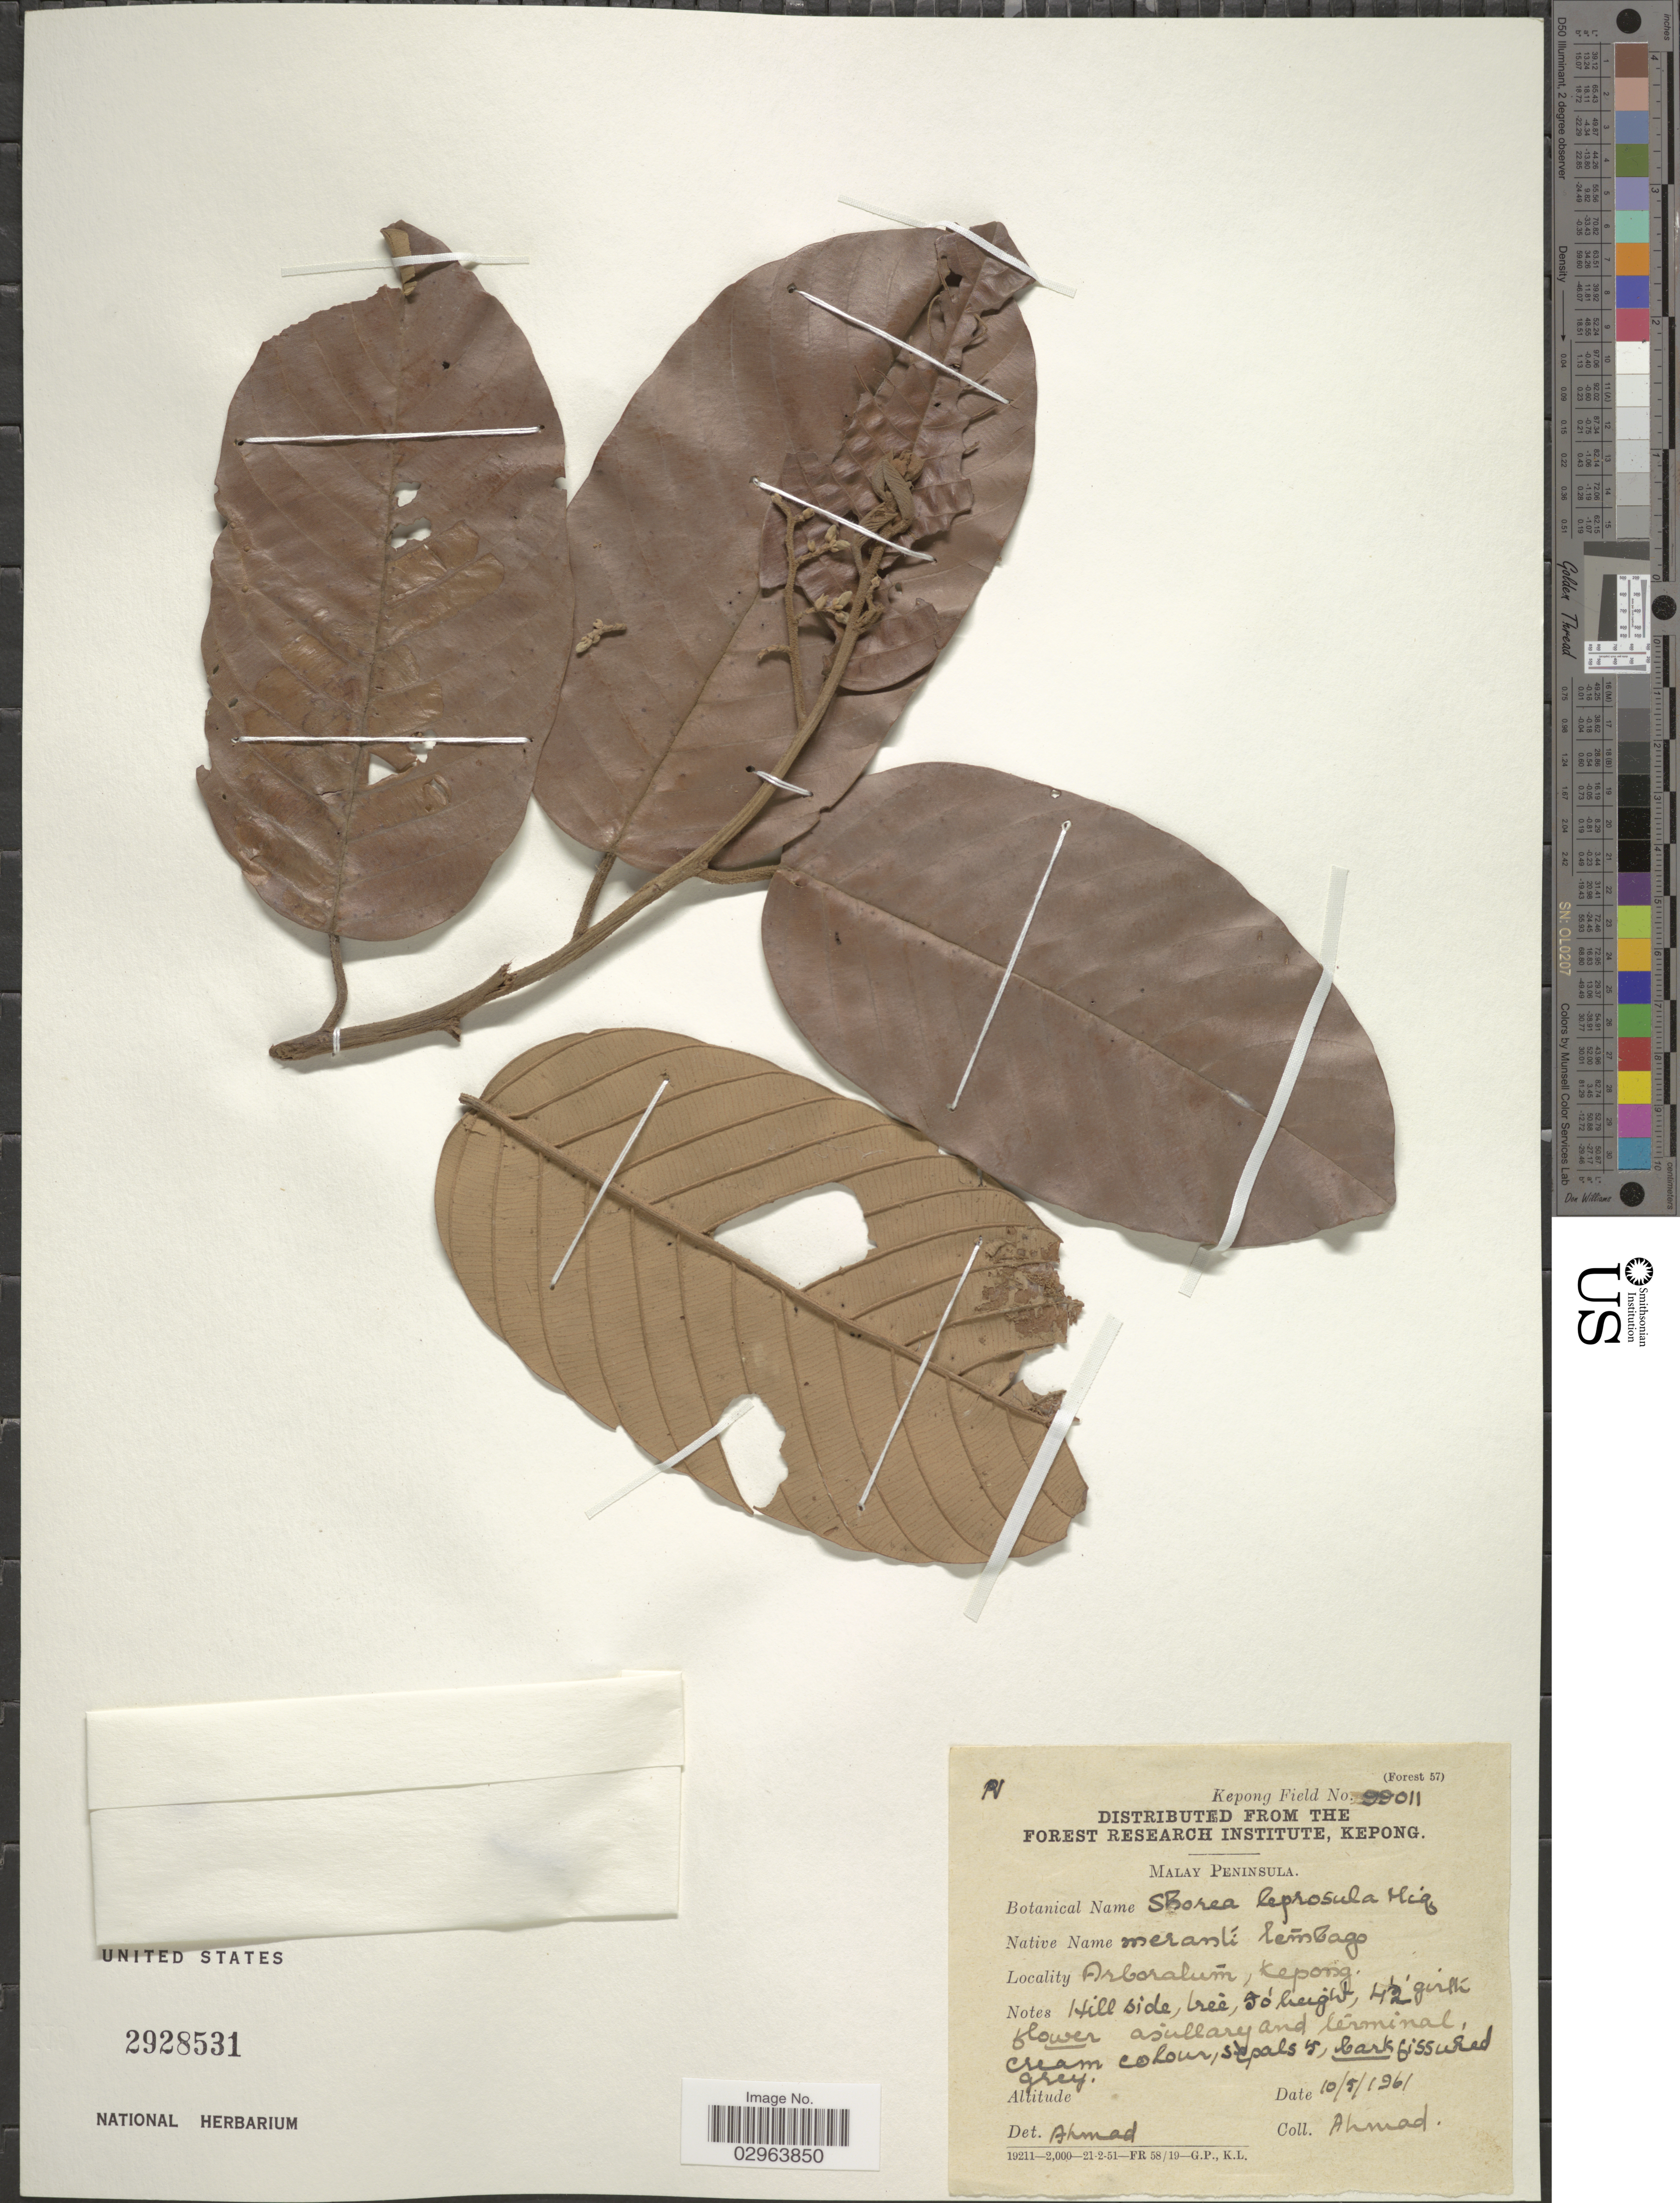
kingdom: Plantae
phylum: Tracheophyta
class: Magnoliopsida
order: Malvales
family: Dipterocarpaceae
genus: Rubroshorea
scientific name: Rubroshorea leprosula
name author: (Miq.) P.S. Ashton & J. Heck.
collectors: -. Ahmad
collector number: Kepong Field 99011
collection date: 1961-05-10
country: Malaysia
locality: Malay Peninsula, Arboratum, Kepong.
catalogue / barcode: US 2928531